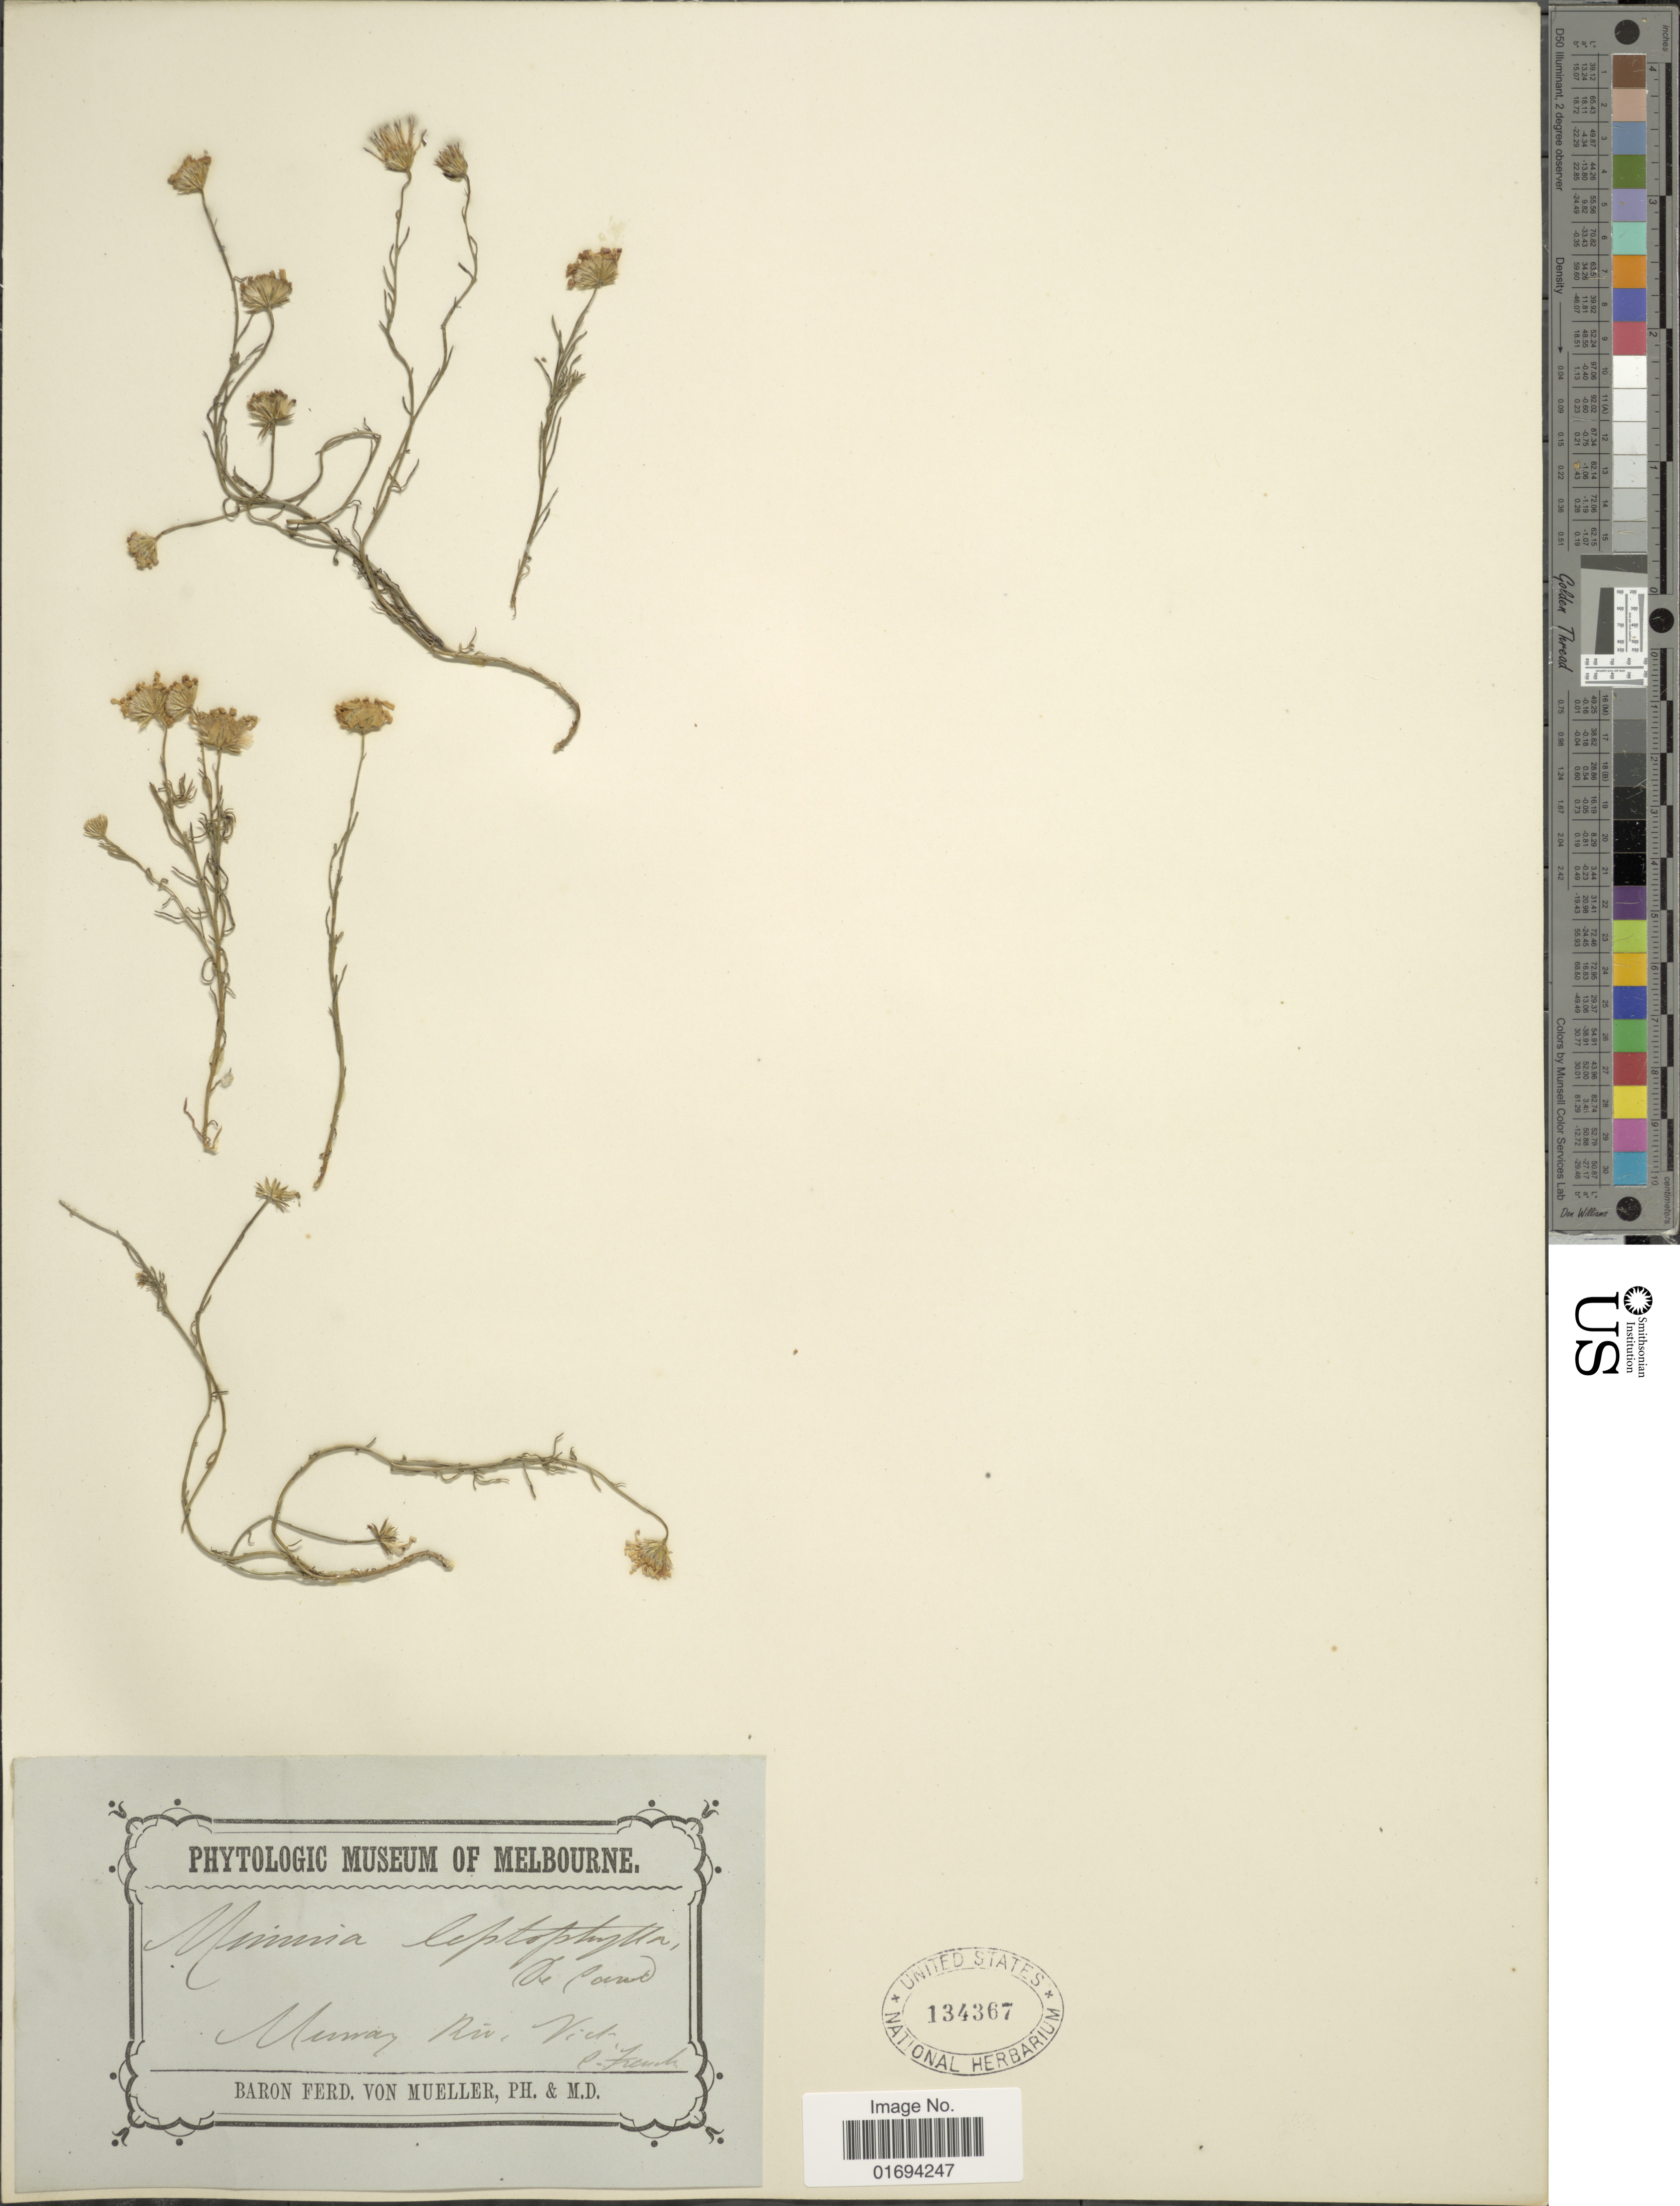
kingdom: Plantae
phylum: Tracheophyta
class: Magnoliopsida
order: Asterales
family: Asteraceae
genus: Minuria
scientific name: Minuria leptophylla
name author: DC.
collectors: -. Frank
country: Australia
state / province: Victoria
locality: Murray Riv. Vict.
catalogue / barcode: US 134367